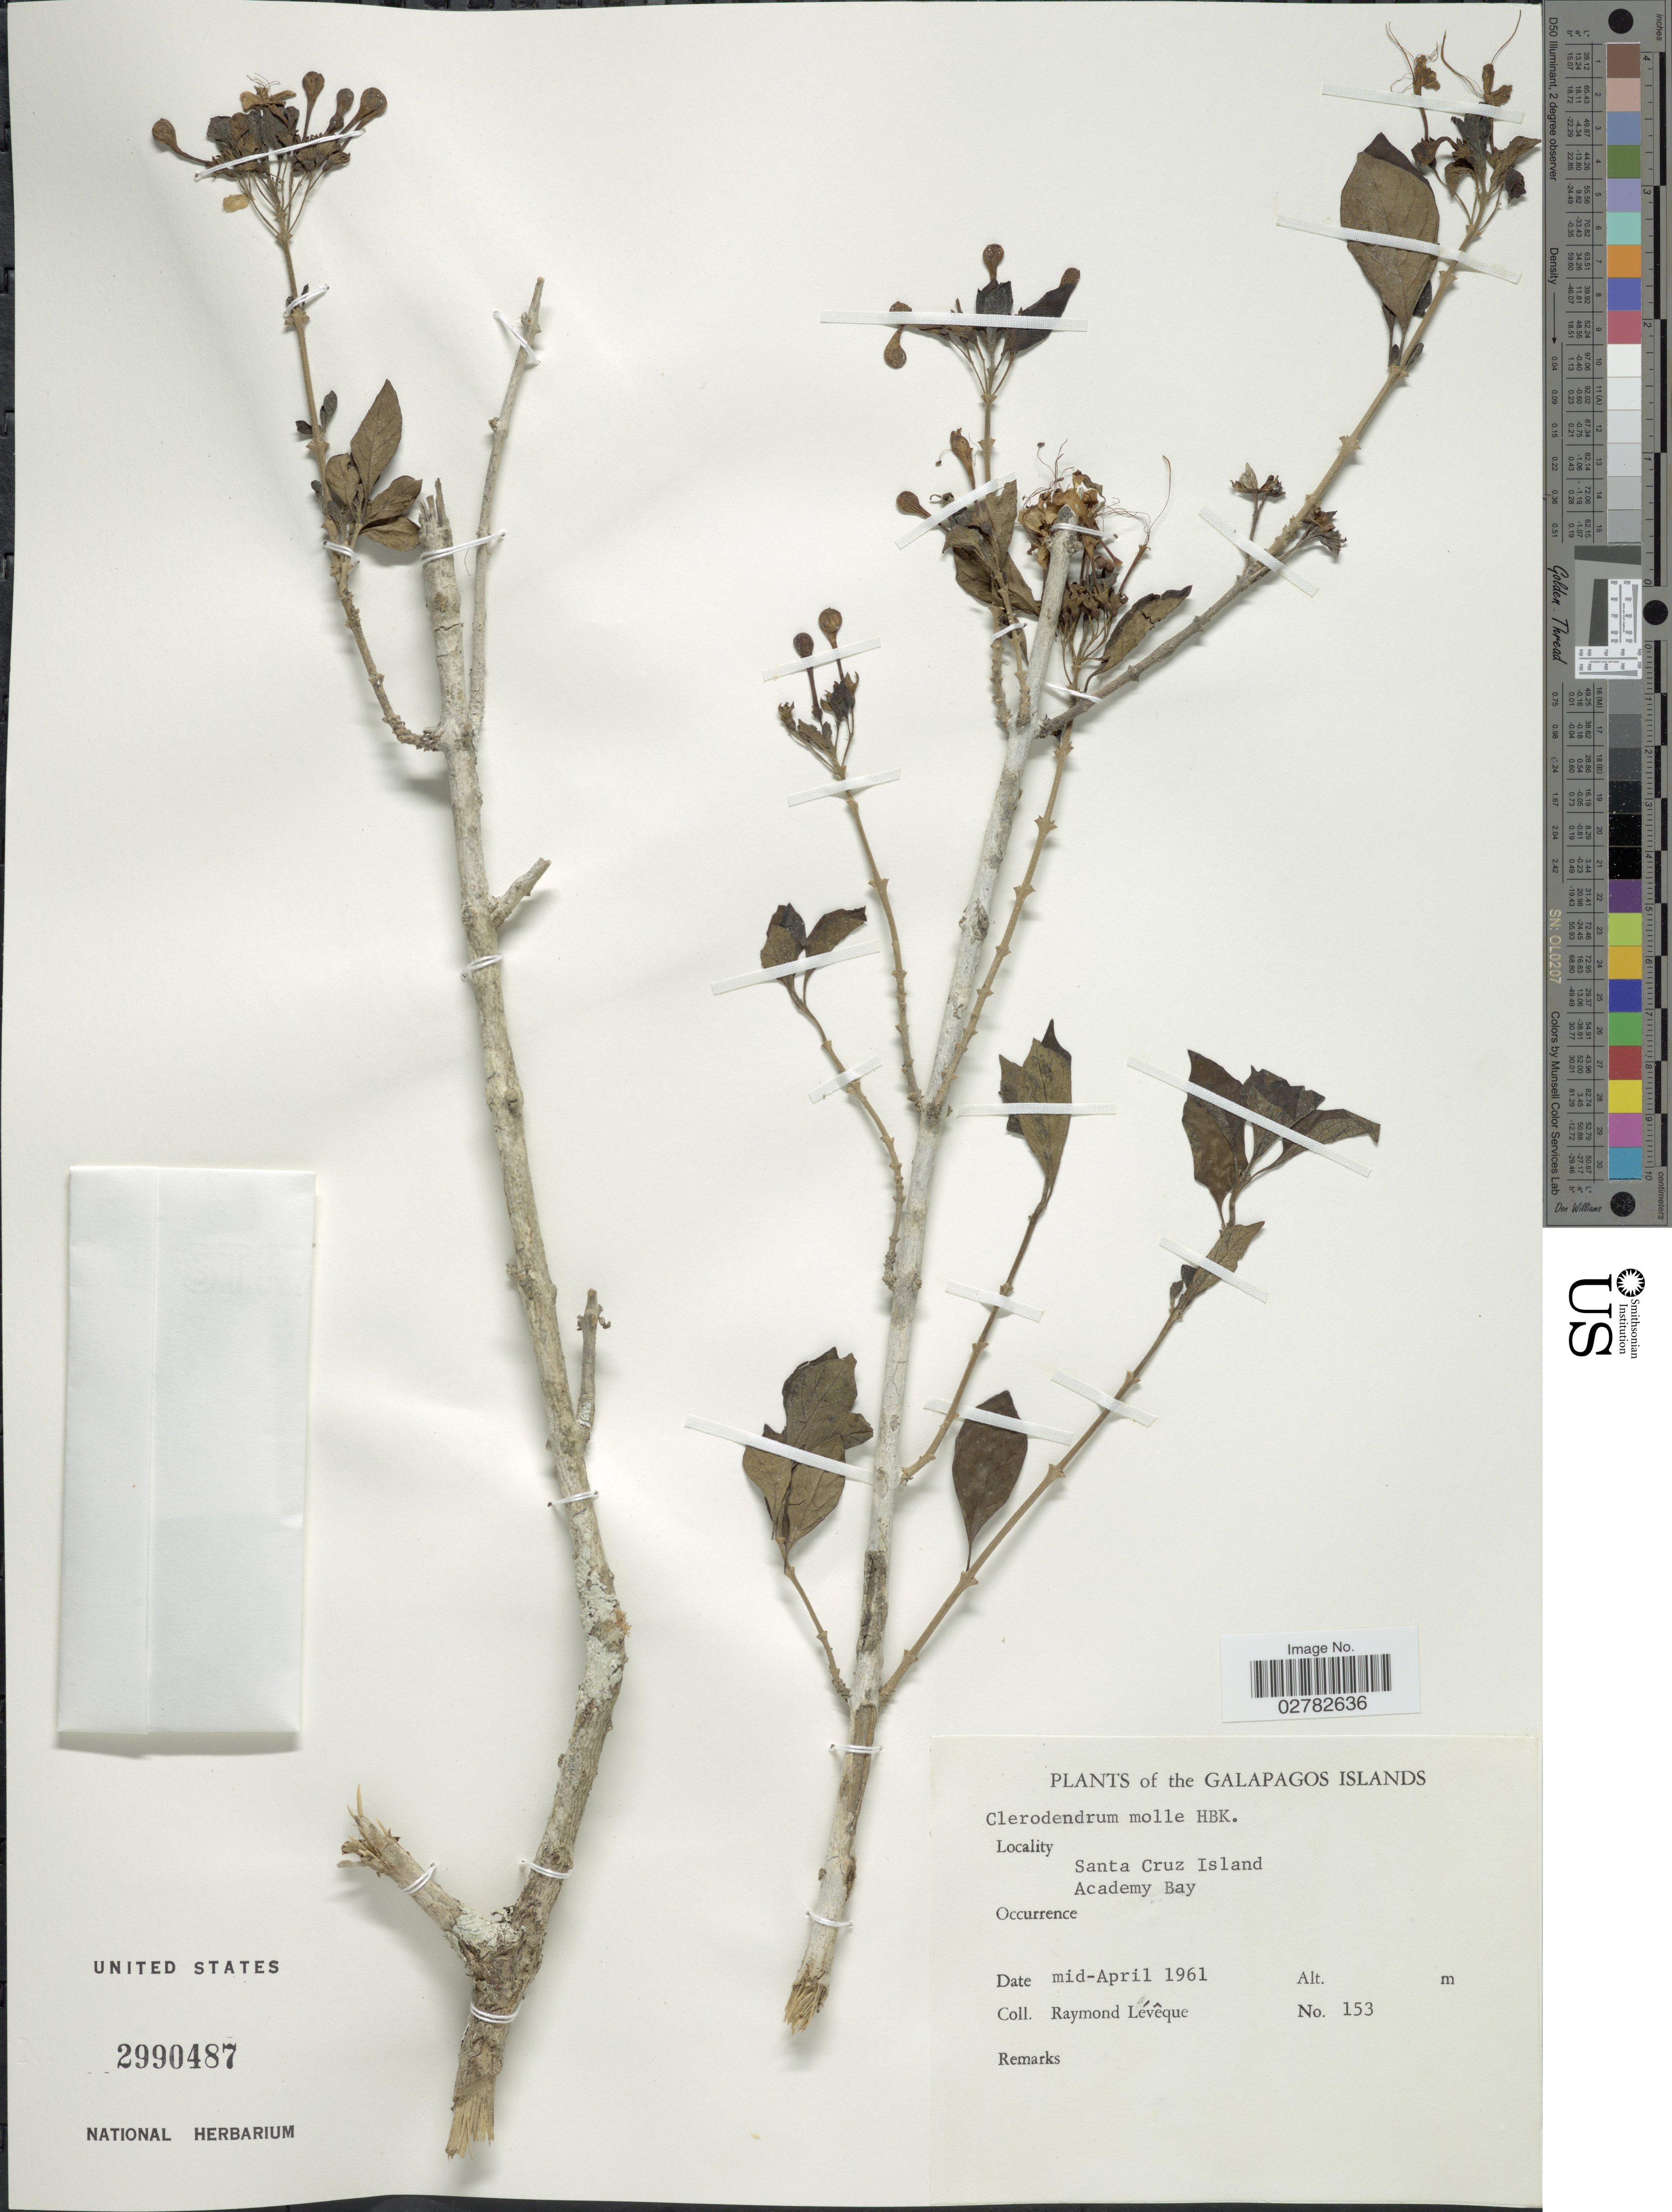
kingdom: Plantae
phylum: Tracheophyta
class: Magnoliopsida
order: Lamiales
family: Lamiaceae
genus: Clerodendrum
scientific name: Clerodendrum molle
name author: Kunth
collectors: R. Lévêque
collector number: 153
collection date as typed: mid-April 1961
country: Ecuador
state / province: Colón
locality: Galapagos Islands. Santa Cruz Island, Academy Bay.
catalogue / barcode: US 2990487